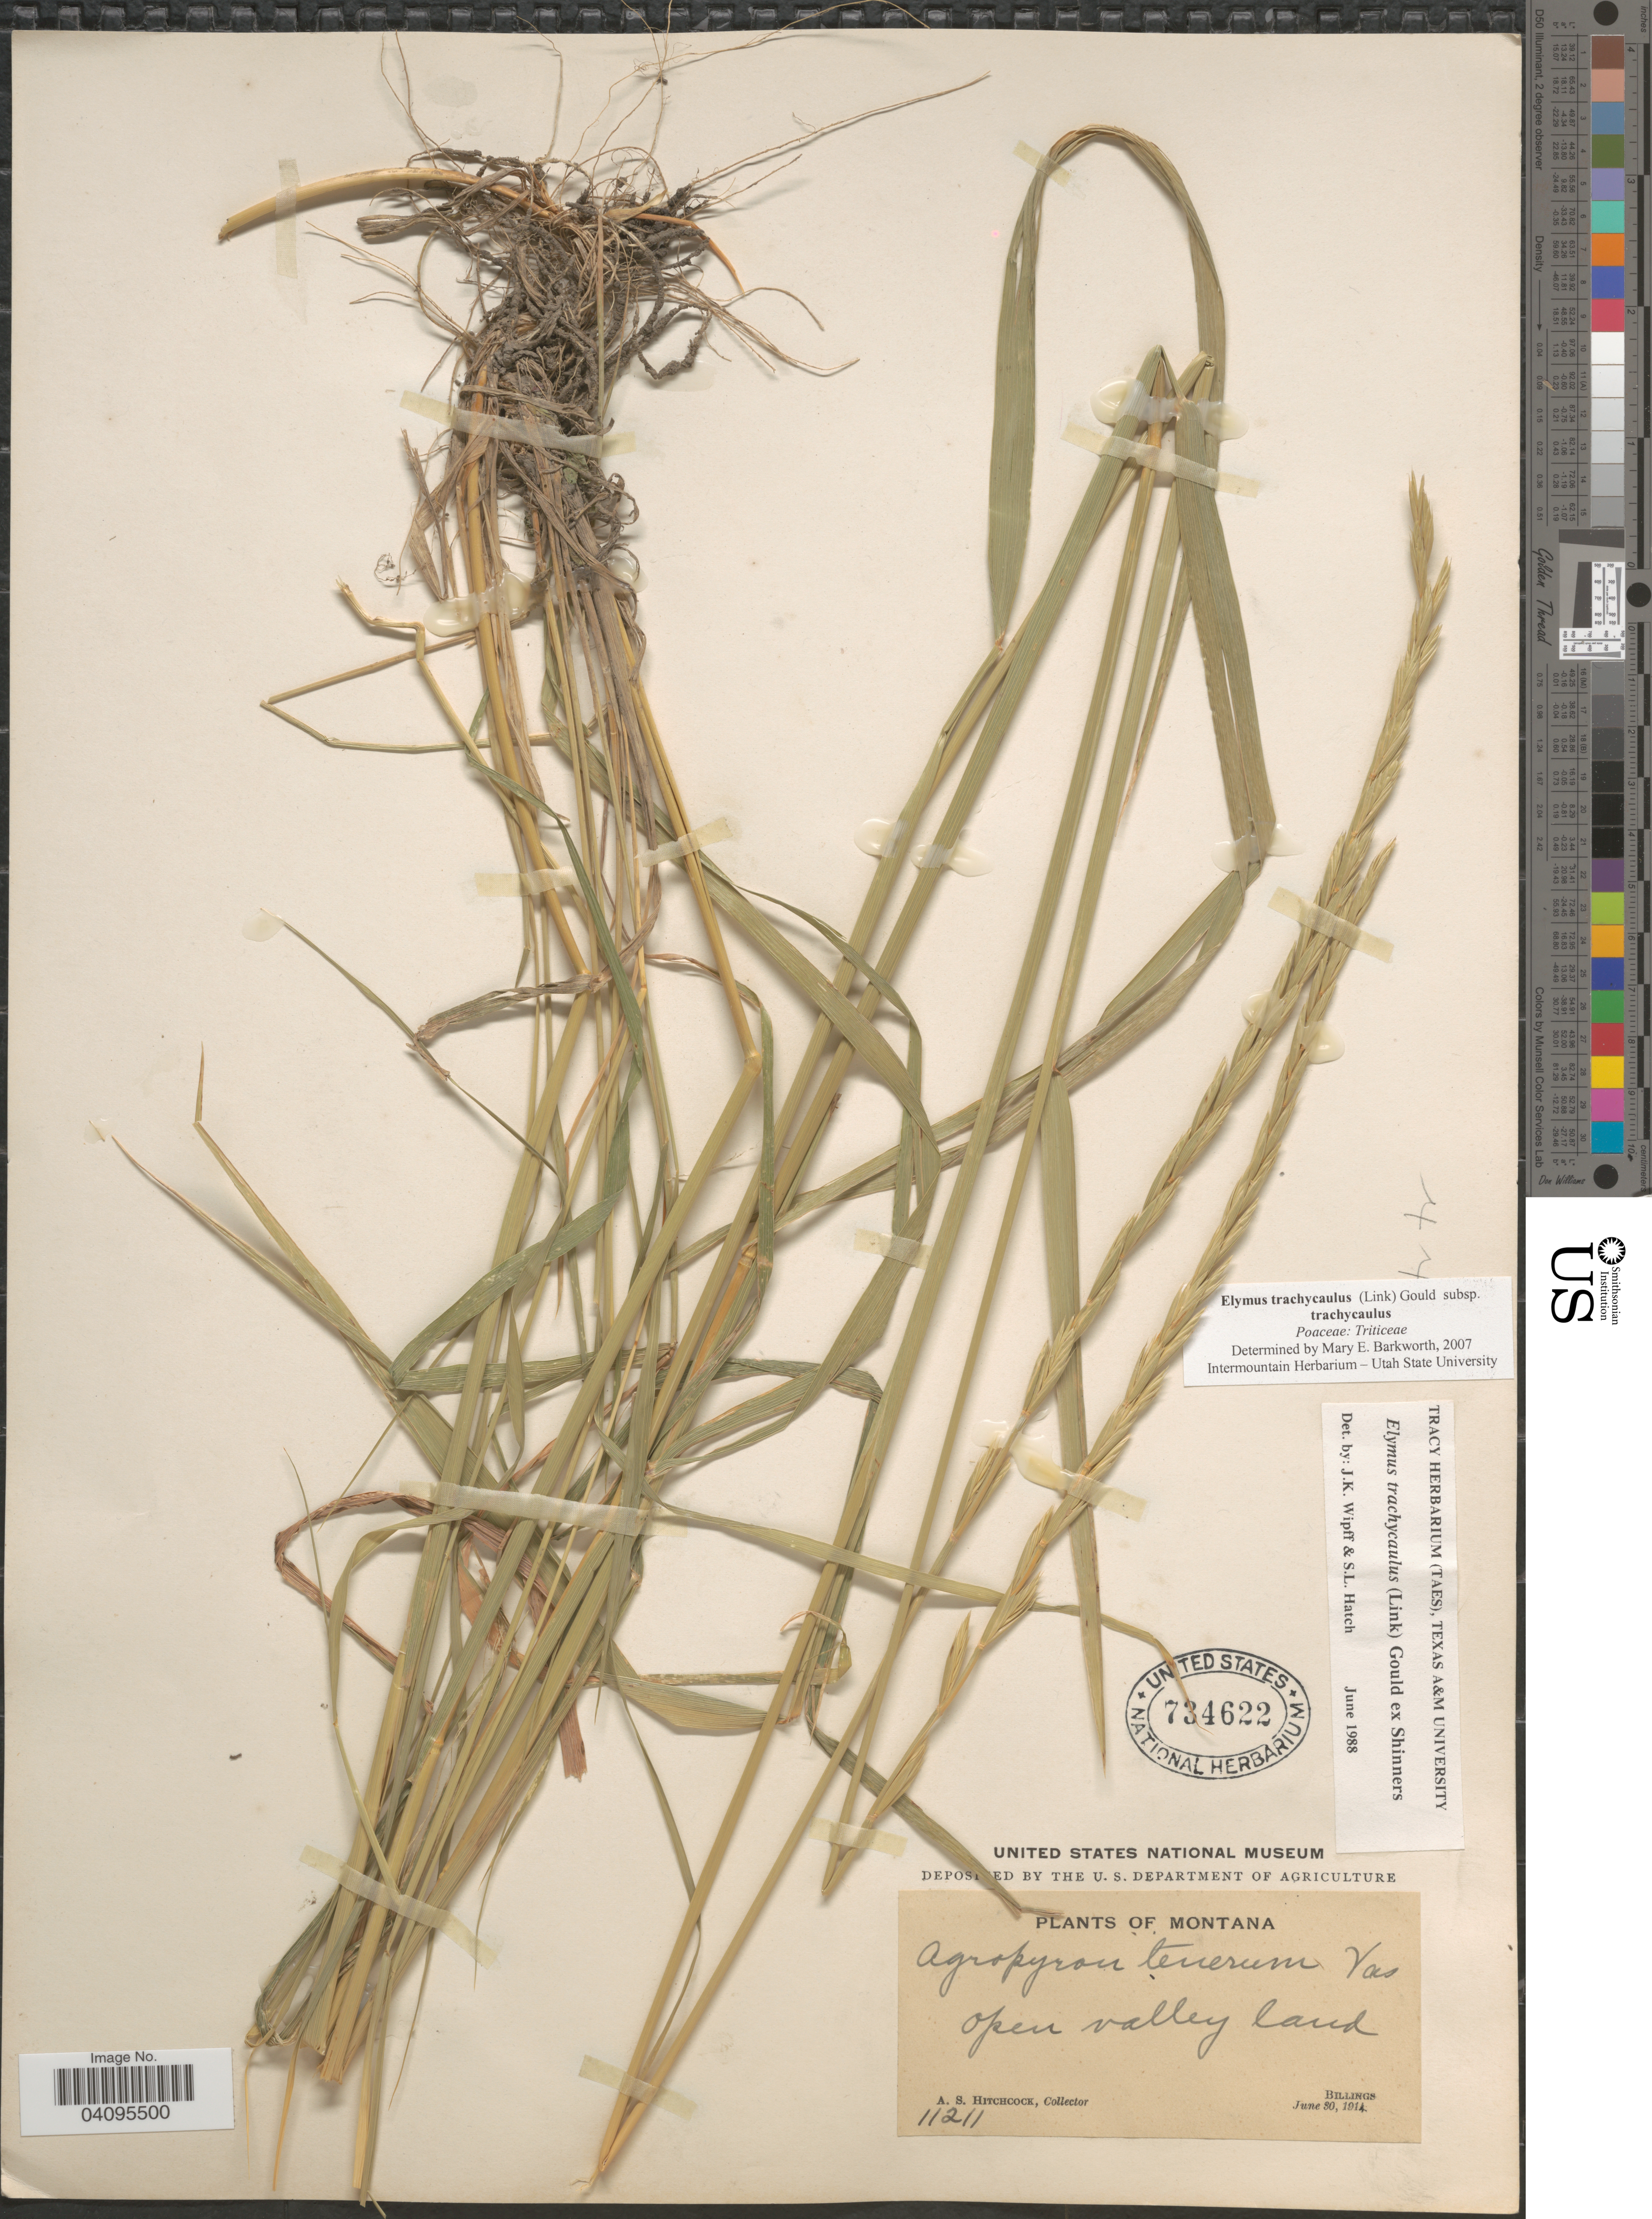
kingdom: Plantae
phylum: Tracheophyta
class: Liliopsida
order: Poales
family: Poaceae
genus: Elymus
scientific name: Elymus trachycaulus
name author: (Link) Gould ex Shinners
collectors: A. S. Hitchcock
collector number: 11211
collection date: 1914-06-30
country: United States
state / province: Montana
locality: Billings.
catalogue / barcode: US 734622